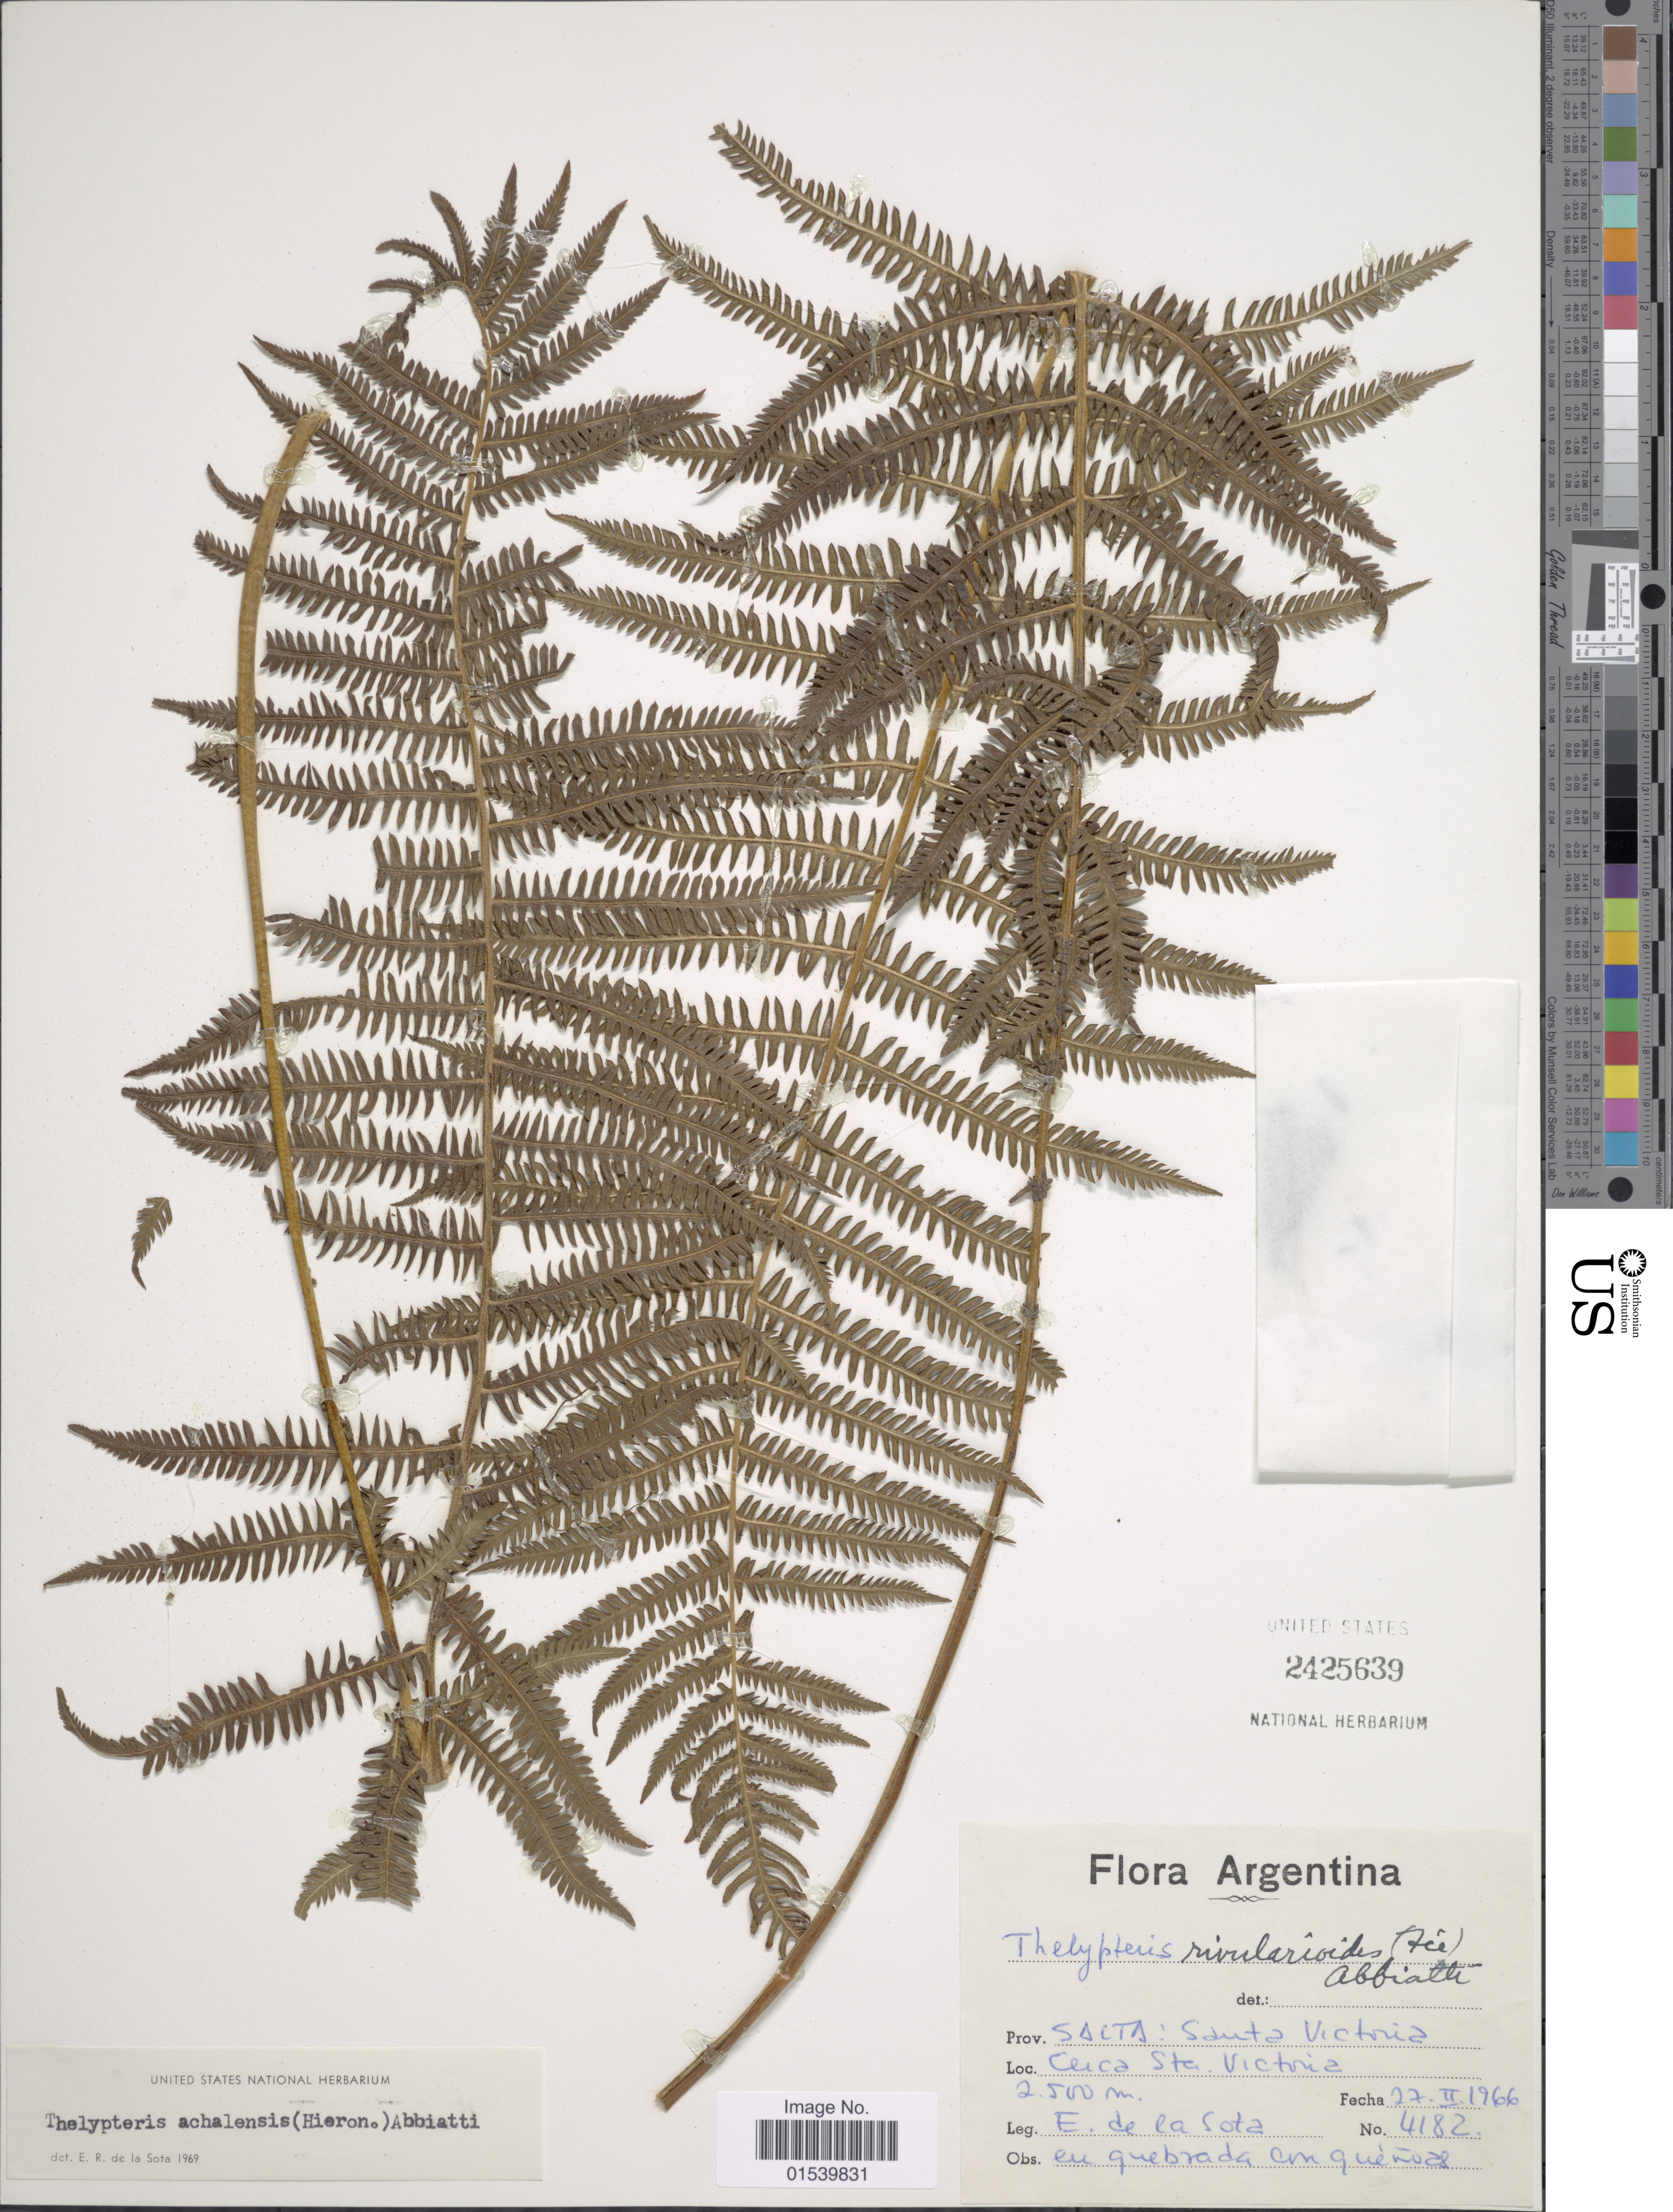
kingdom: Plantae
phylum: Tracheophyta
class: Polypodiopsida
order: Polypodiales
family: Thelypteridaceae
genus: Amauropelta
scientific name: Amauropelta achalensis (Hieron.) comb. nov., ined. 2015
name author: (Hieron.)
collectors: E. R. de la Sota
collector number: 4182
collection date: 1966-02-27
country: Argentina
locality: Santa Victoria.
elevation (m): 2500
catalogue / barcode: US 2425639